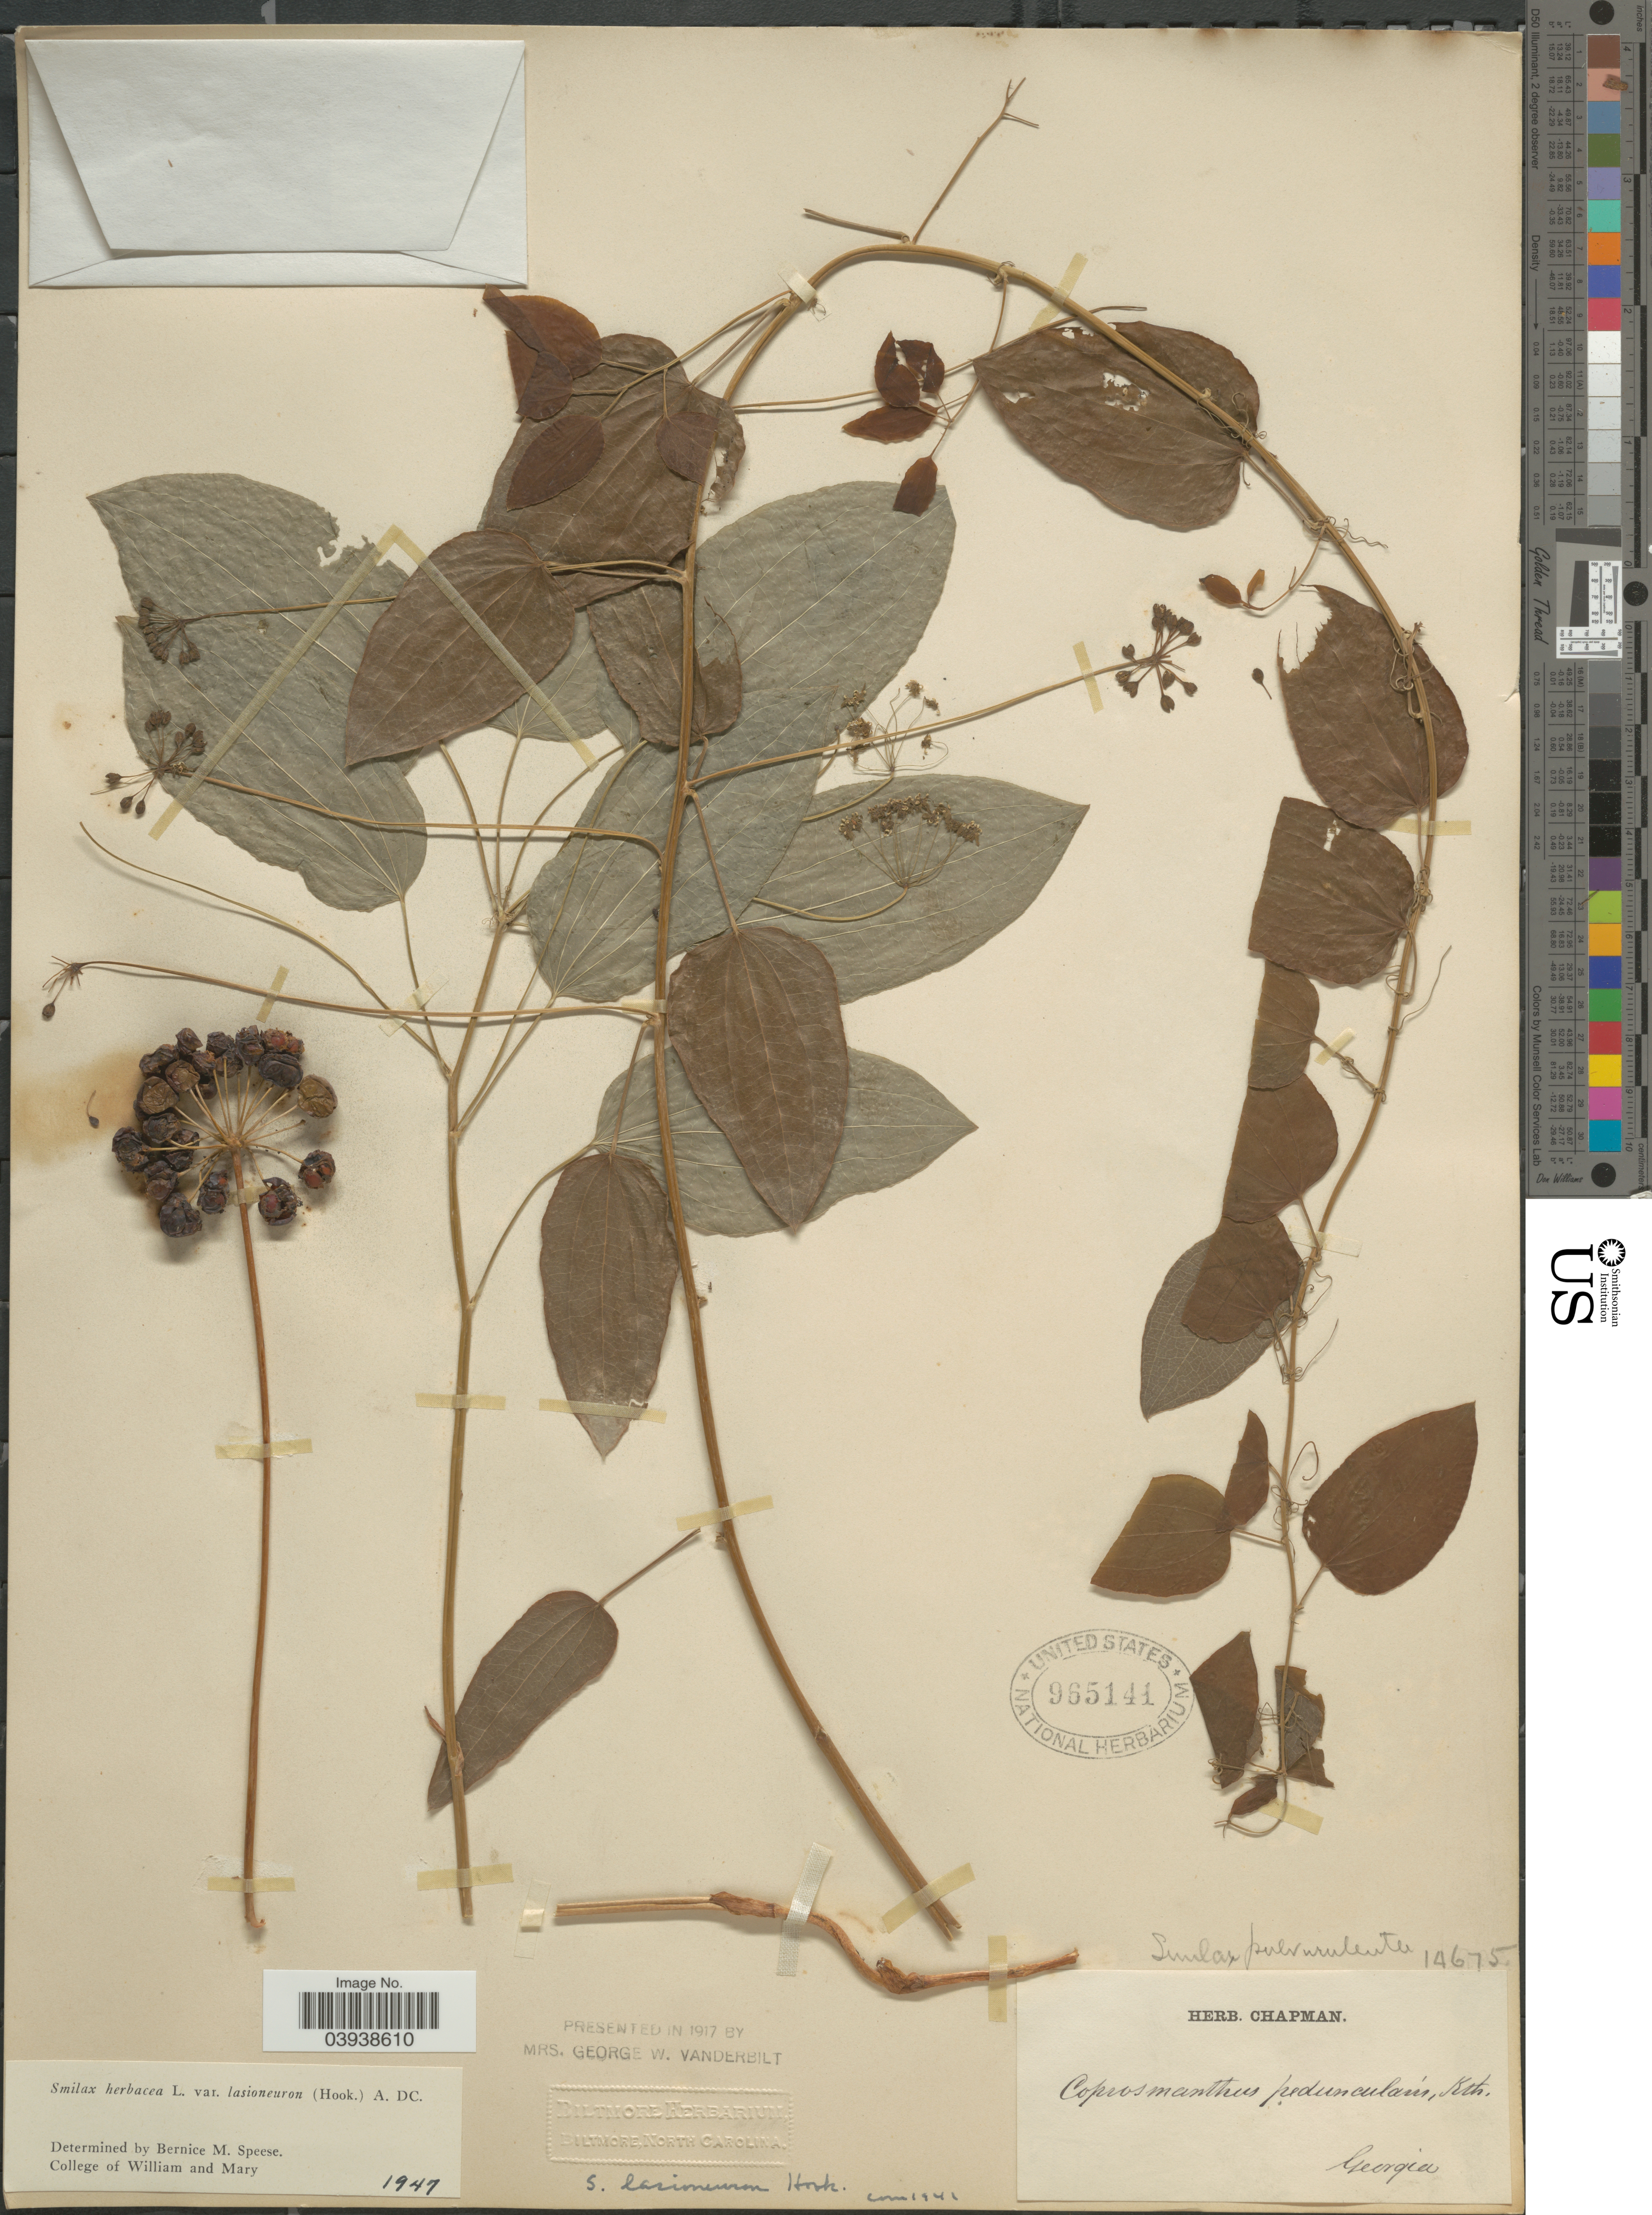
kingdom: Plantae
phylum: Tracheophyta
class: Liliopsida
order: Liliales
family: Smilacaceae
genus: Smilax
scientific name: Smilax herbacea var. lasioneuron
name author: (Hook.) A. DC.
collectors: ex herb. Chapman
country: United States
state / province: Georgia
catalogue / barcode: US 965141